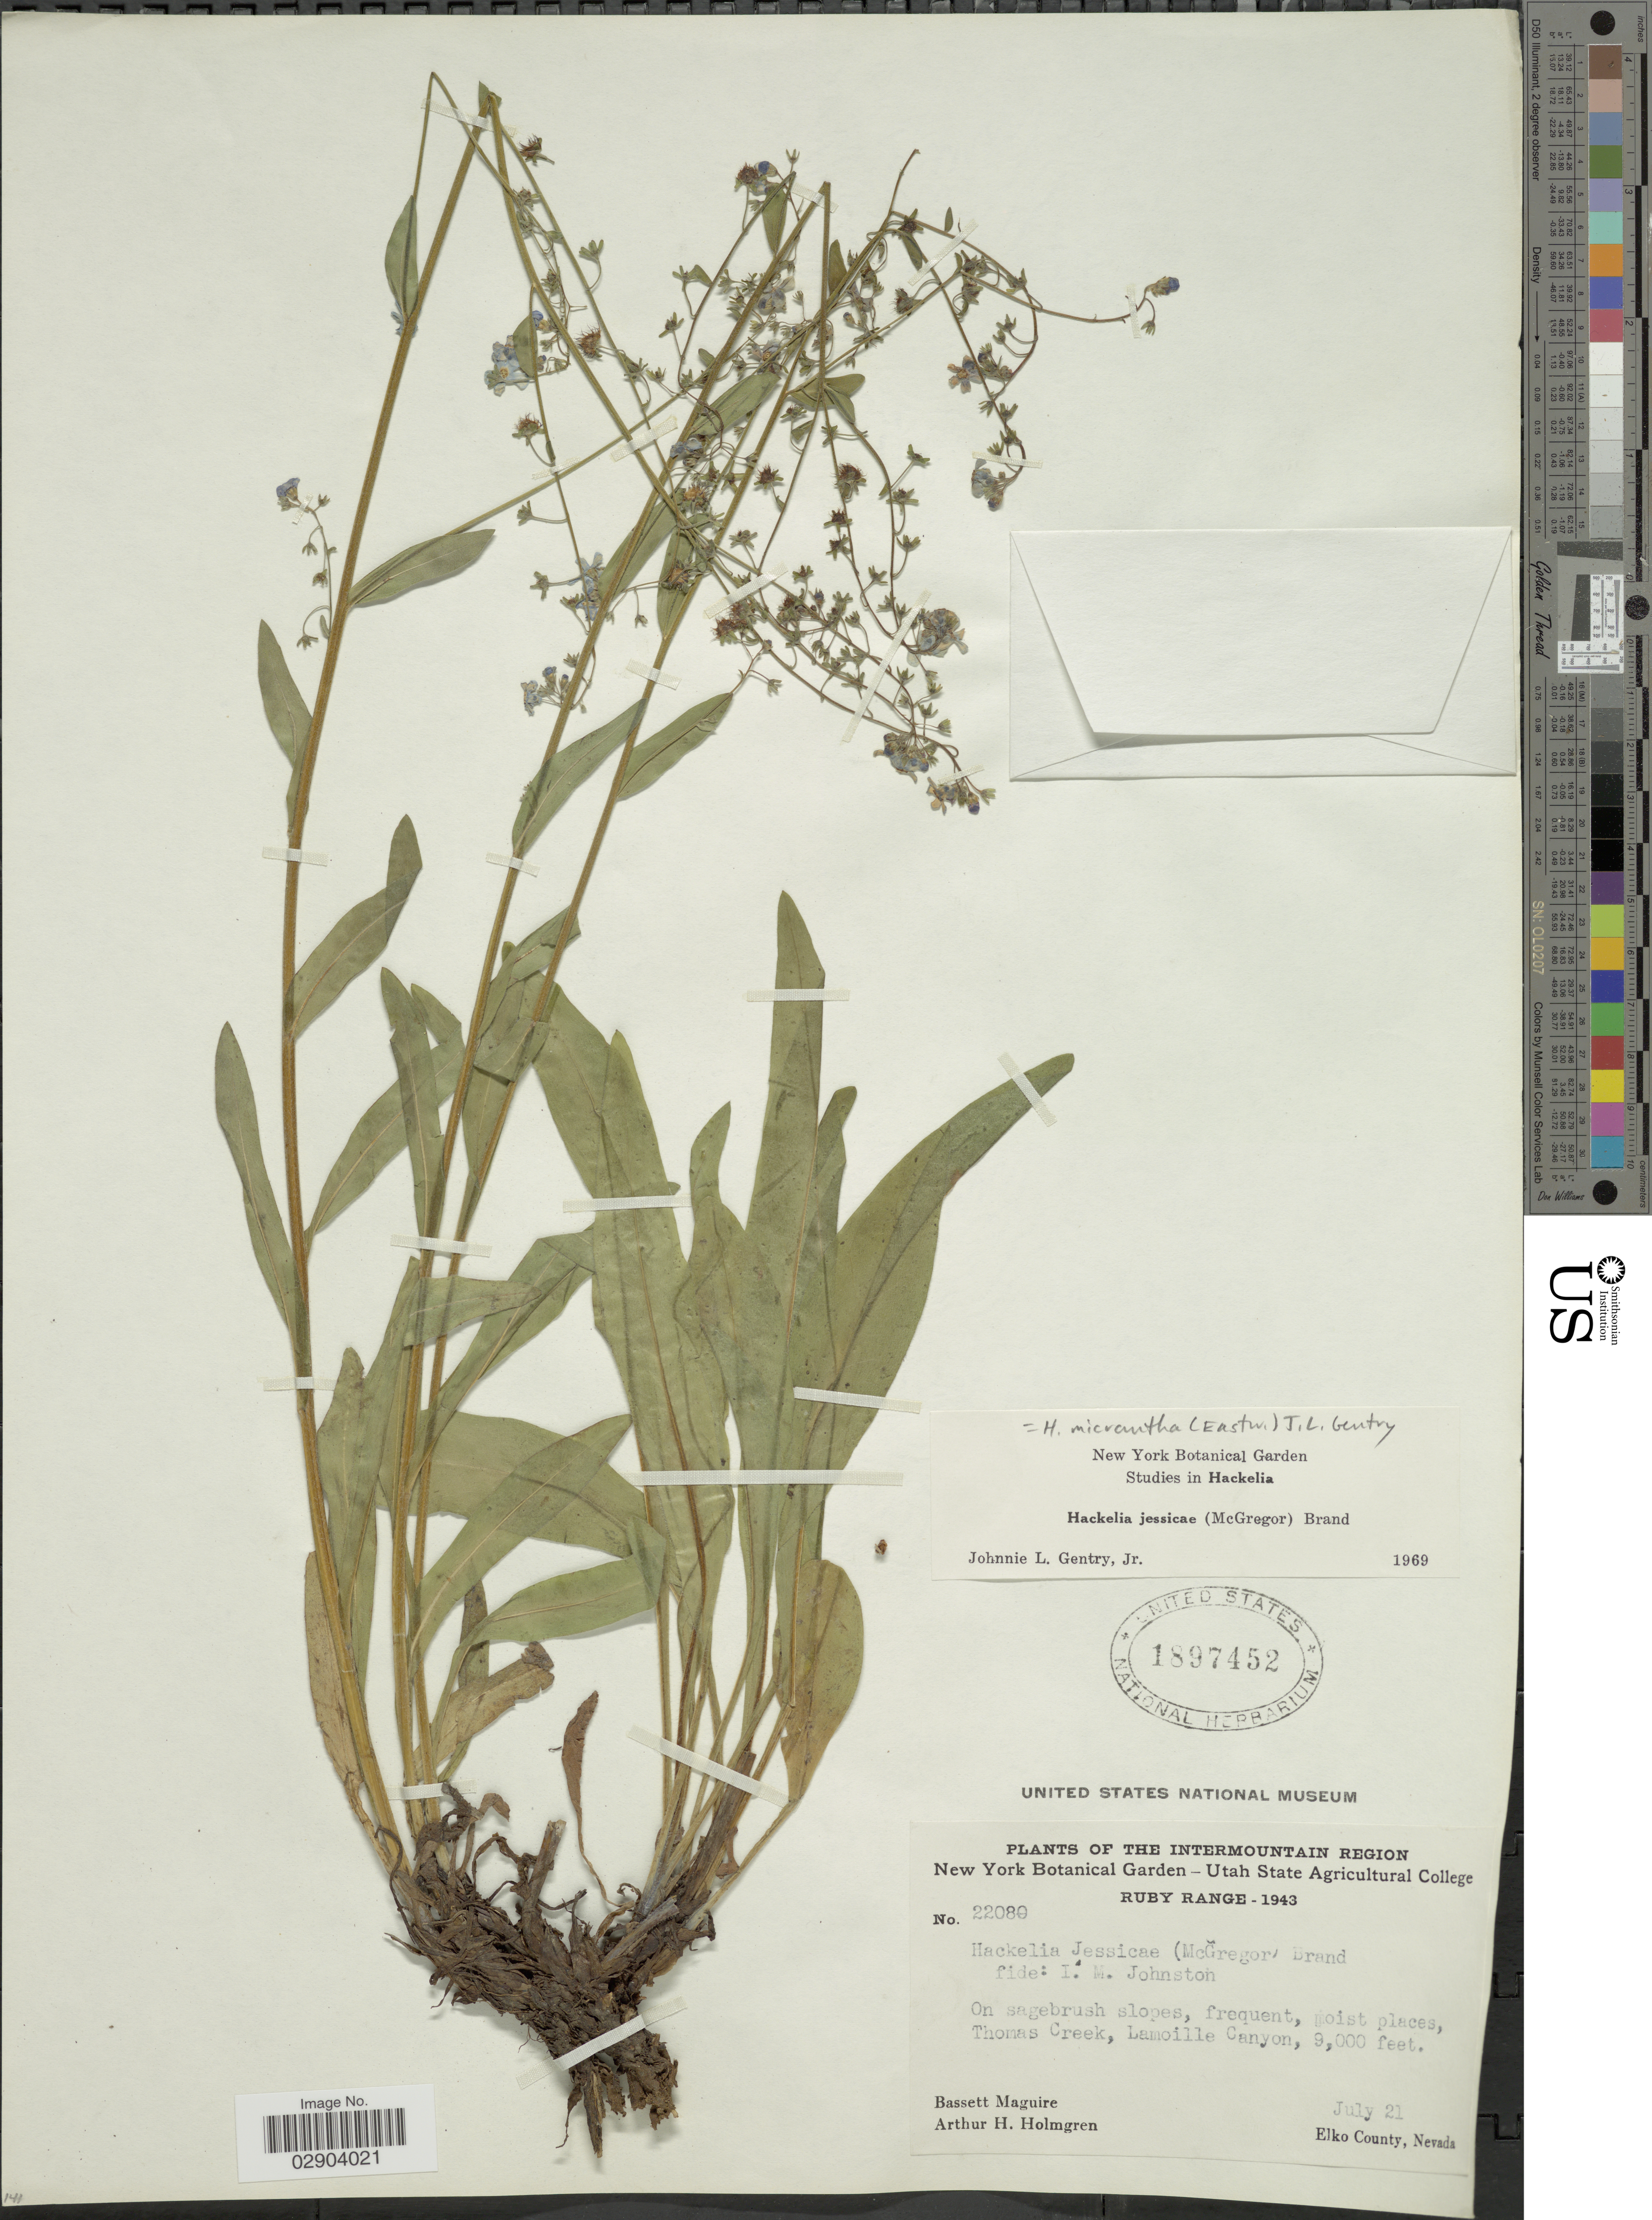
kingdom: Plantae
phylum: Tracheophyta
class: Magnoliopsida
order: Boraginales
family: Boraginaceae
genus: Hackelia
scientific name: Hackelia micrantha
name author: (Eastw.) J.L. Gentry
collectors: B. Maguire & A. H. Holmgren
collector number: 22080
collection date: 1943-07-21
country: United States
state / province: Nevada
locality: The Intermountain Region. Ruby Range. On sagebrush slopes, frequent, moist places, Thomas Creek, Lamoille Canyon. Elko County.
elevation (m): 2743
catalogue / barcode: US 1897452